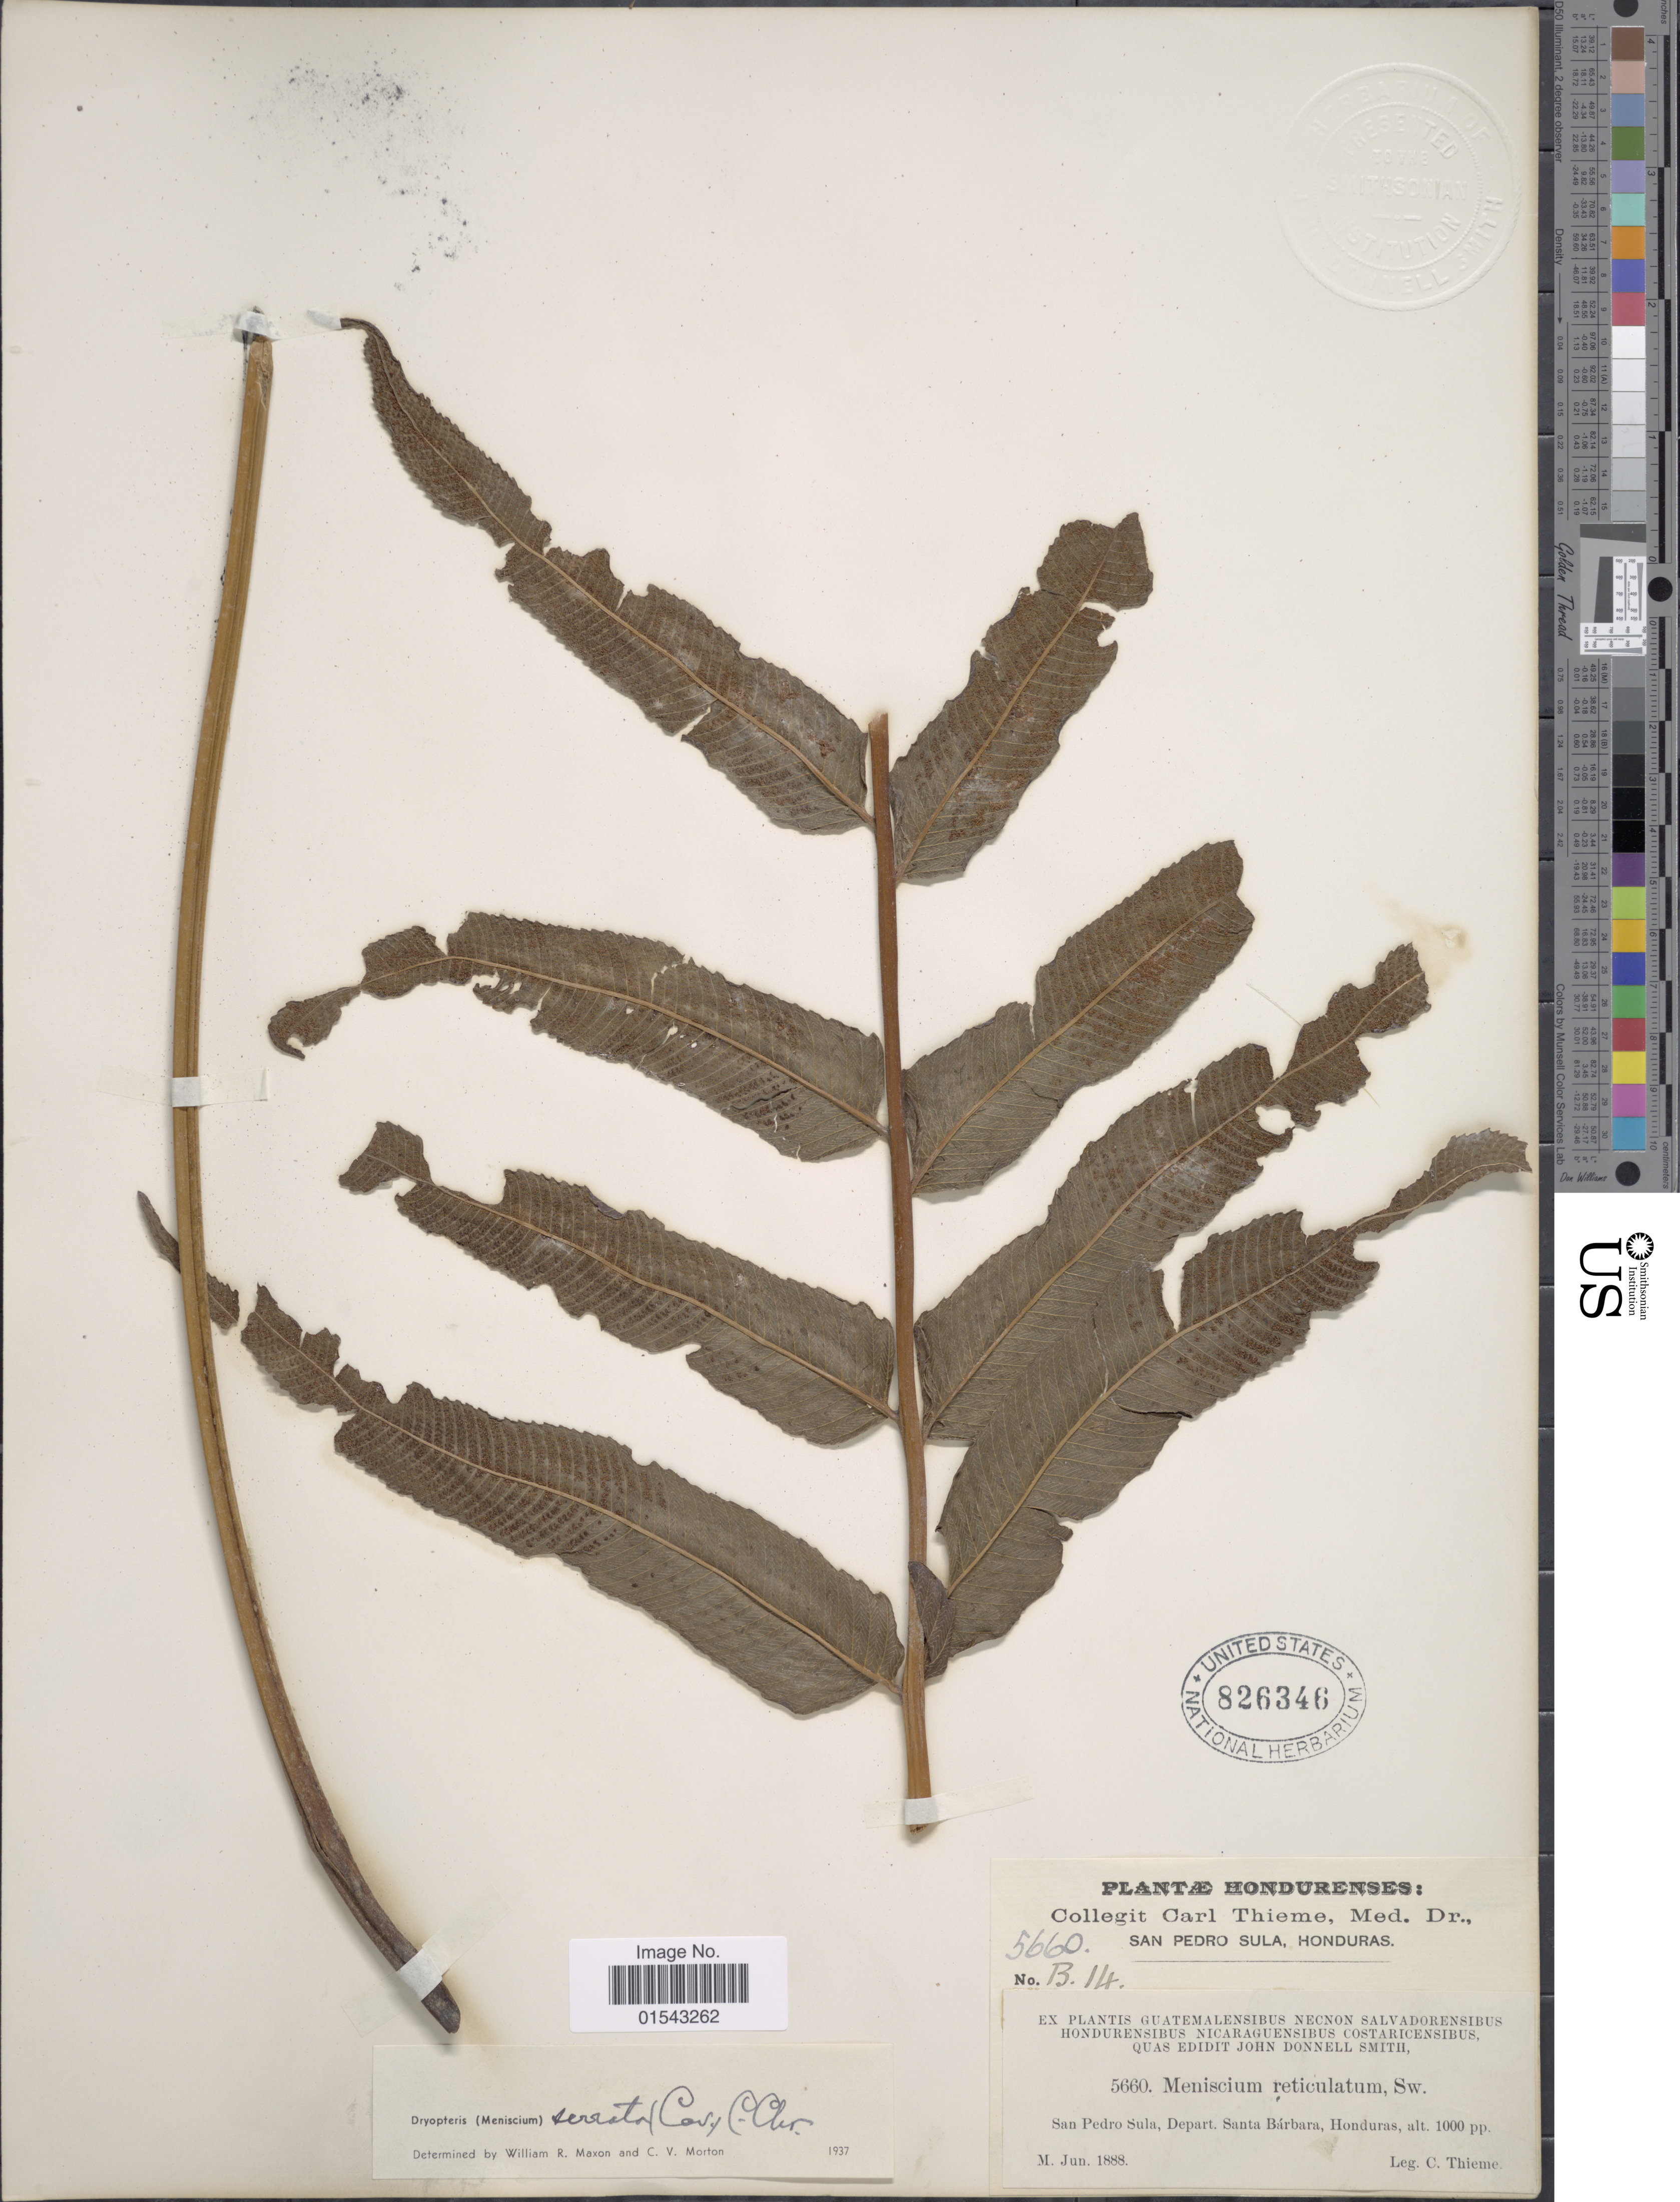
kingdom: Plantae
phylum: Tracheophyta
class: Polypodiopsida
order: Polypodiales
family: Thelypteridaceae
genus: Meniscium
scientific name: Meniscium serratum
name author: Cav.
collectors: C. Thieme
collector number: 5660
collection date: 1888-06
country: Honduras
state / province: Santa Bárbara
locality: San Pedro Sula, Depart. Santa Barbara, Honduras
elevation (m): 305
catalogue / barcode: US 826346